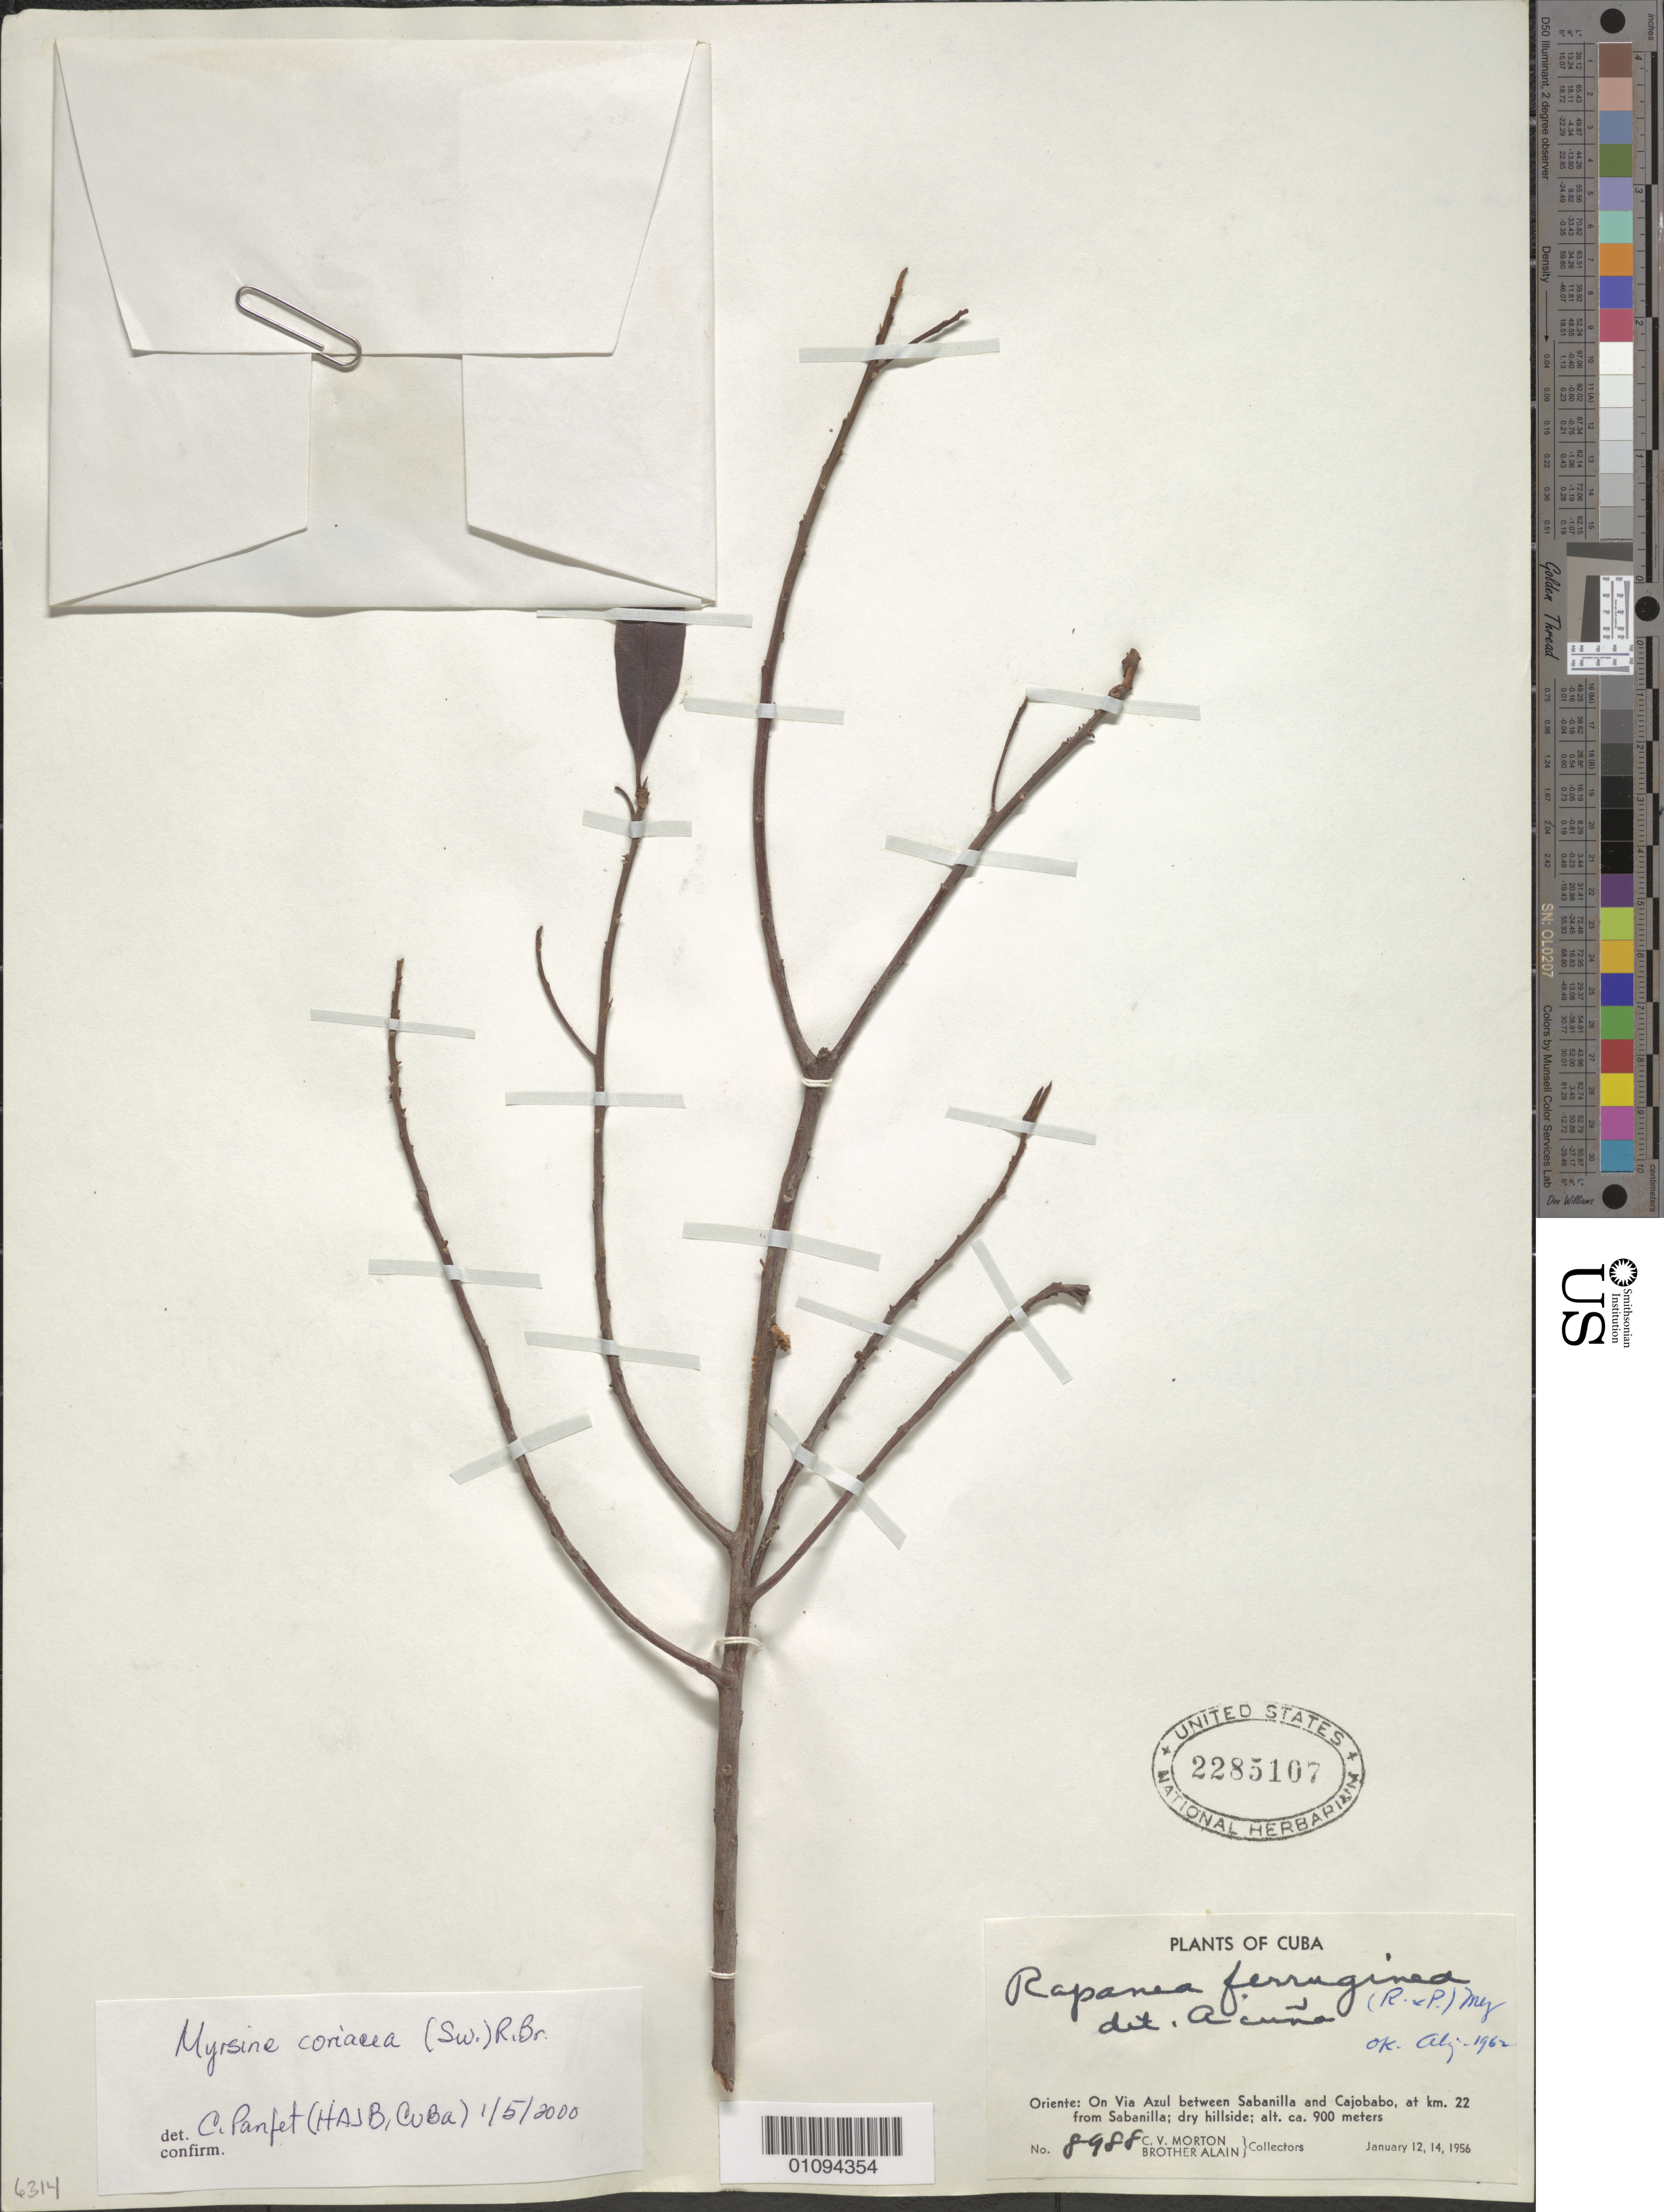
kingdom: Plantae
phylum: Tracheophyta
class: Magnoliopsida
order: Ericales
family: Primulaceae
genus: Myrsine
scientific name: Myrsine coriacea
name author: (Sw.) R. Br. ex Roem. & Schult.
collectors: C. V. Morton & A. H. Liogier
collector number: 8988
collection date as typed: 12 Jan 1956 and 14 Jan 1956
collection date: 1956-01-12,1956-01-14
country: Bahamas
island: Crooked I.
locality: On Via Azul between Sabanilla and Cajobabo, at km. 22 from Sabanilla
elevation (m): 900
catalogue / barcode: US 2285107